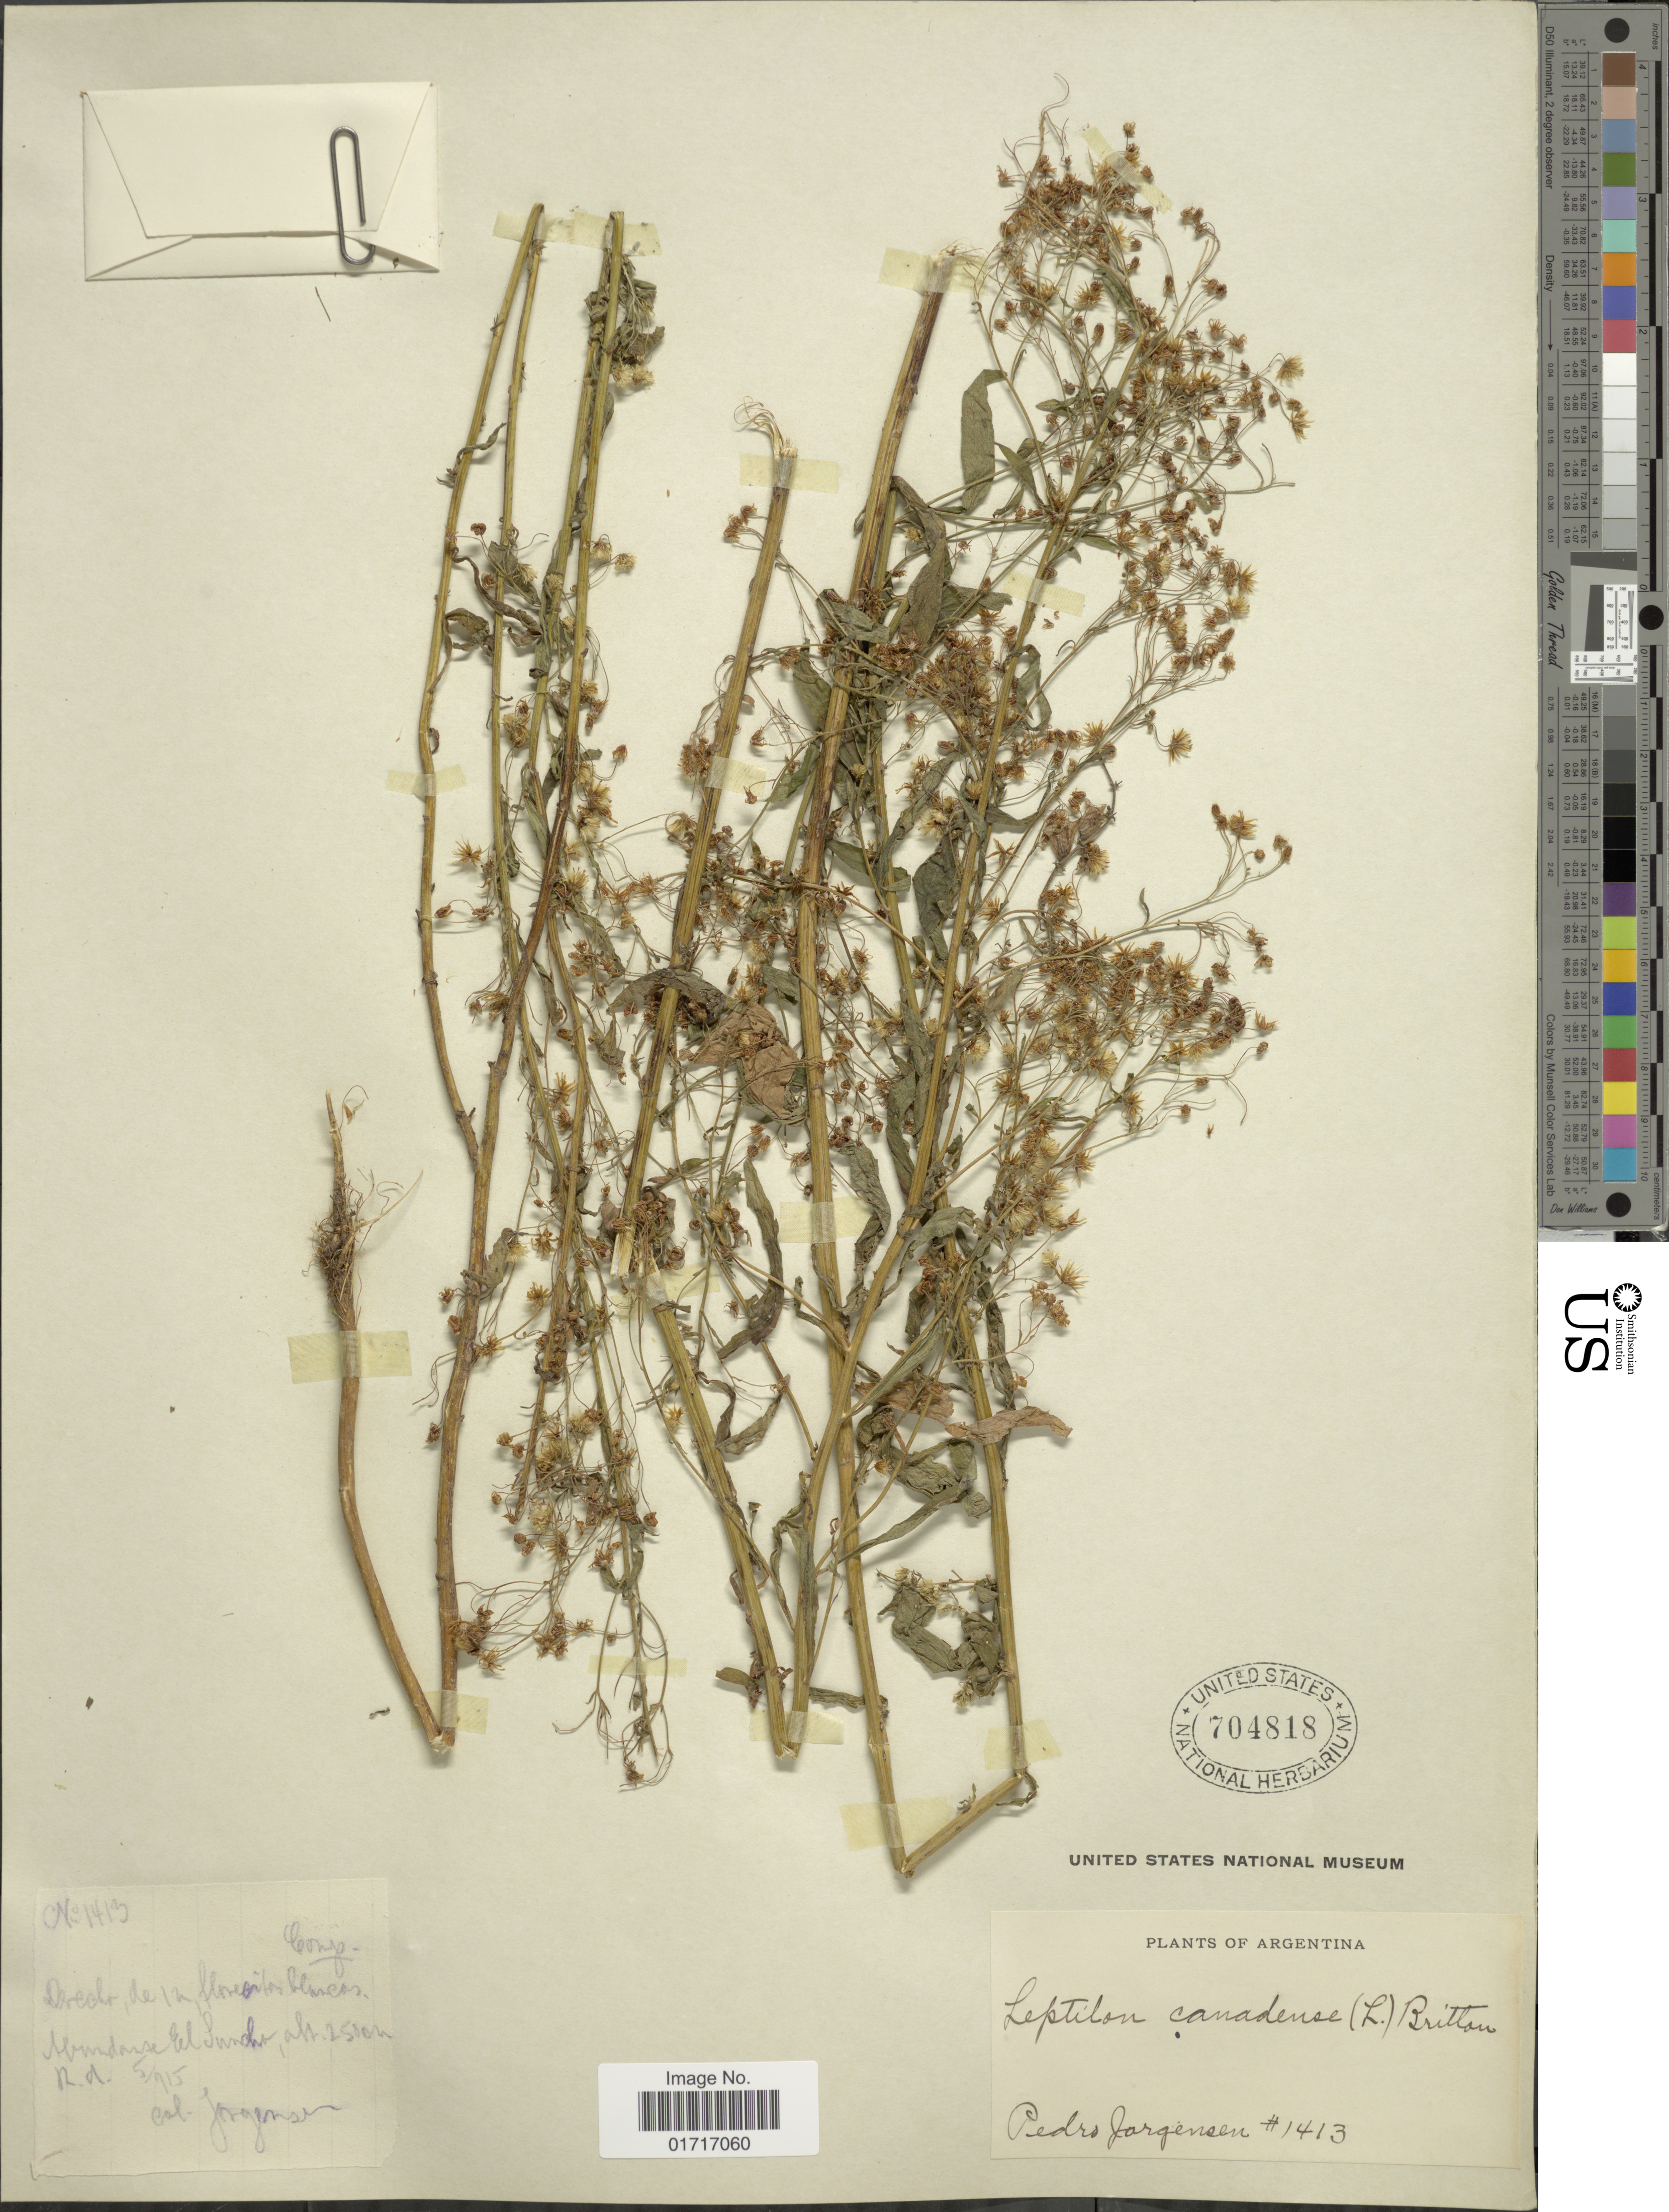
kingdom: Plantae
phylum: Tracheophyta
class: Magnoliopsida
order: Asterales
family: Asteraceae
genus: Conyza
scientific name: Conyza canadensis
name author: (L.) Cronq.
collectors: P. Jörgensen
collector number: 1413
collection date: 1912-05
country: Argentina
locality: El Suncho.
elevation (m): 2500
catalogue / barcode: US 704818